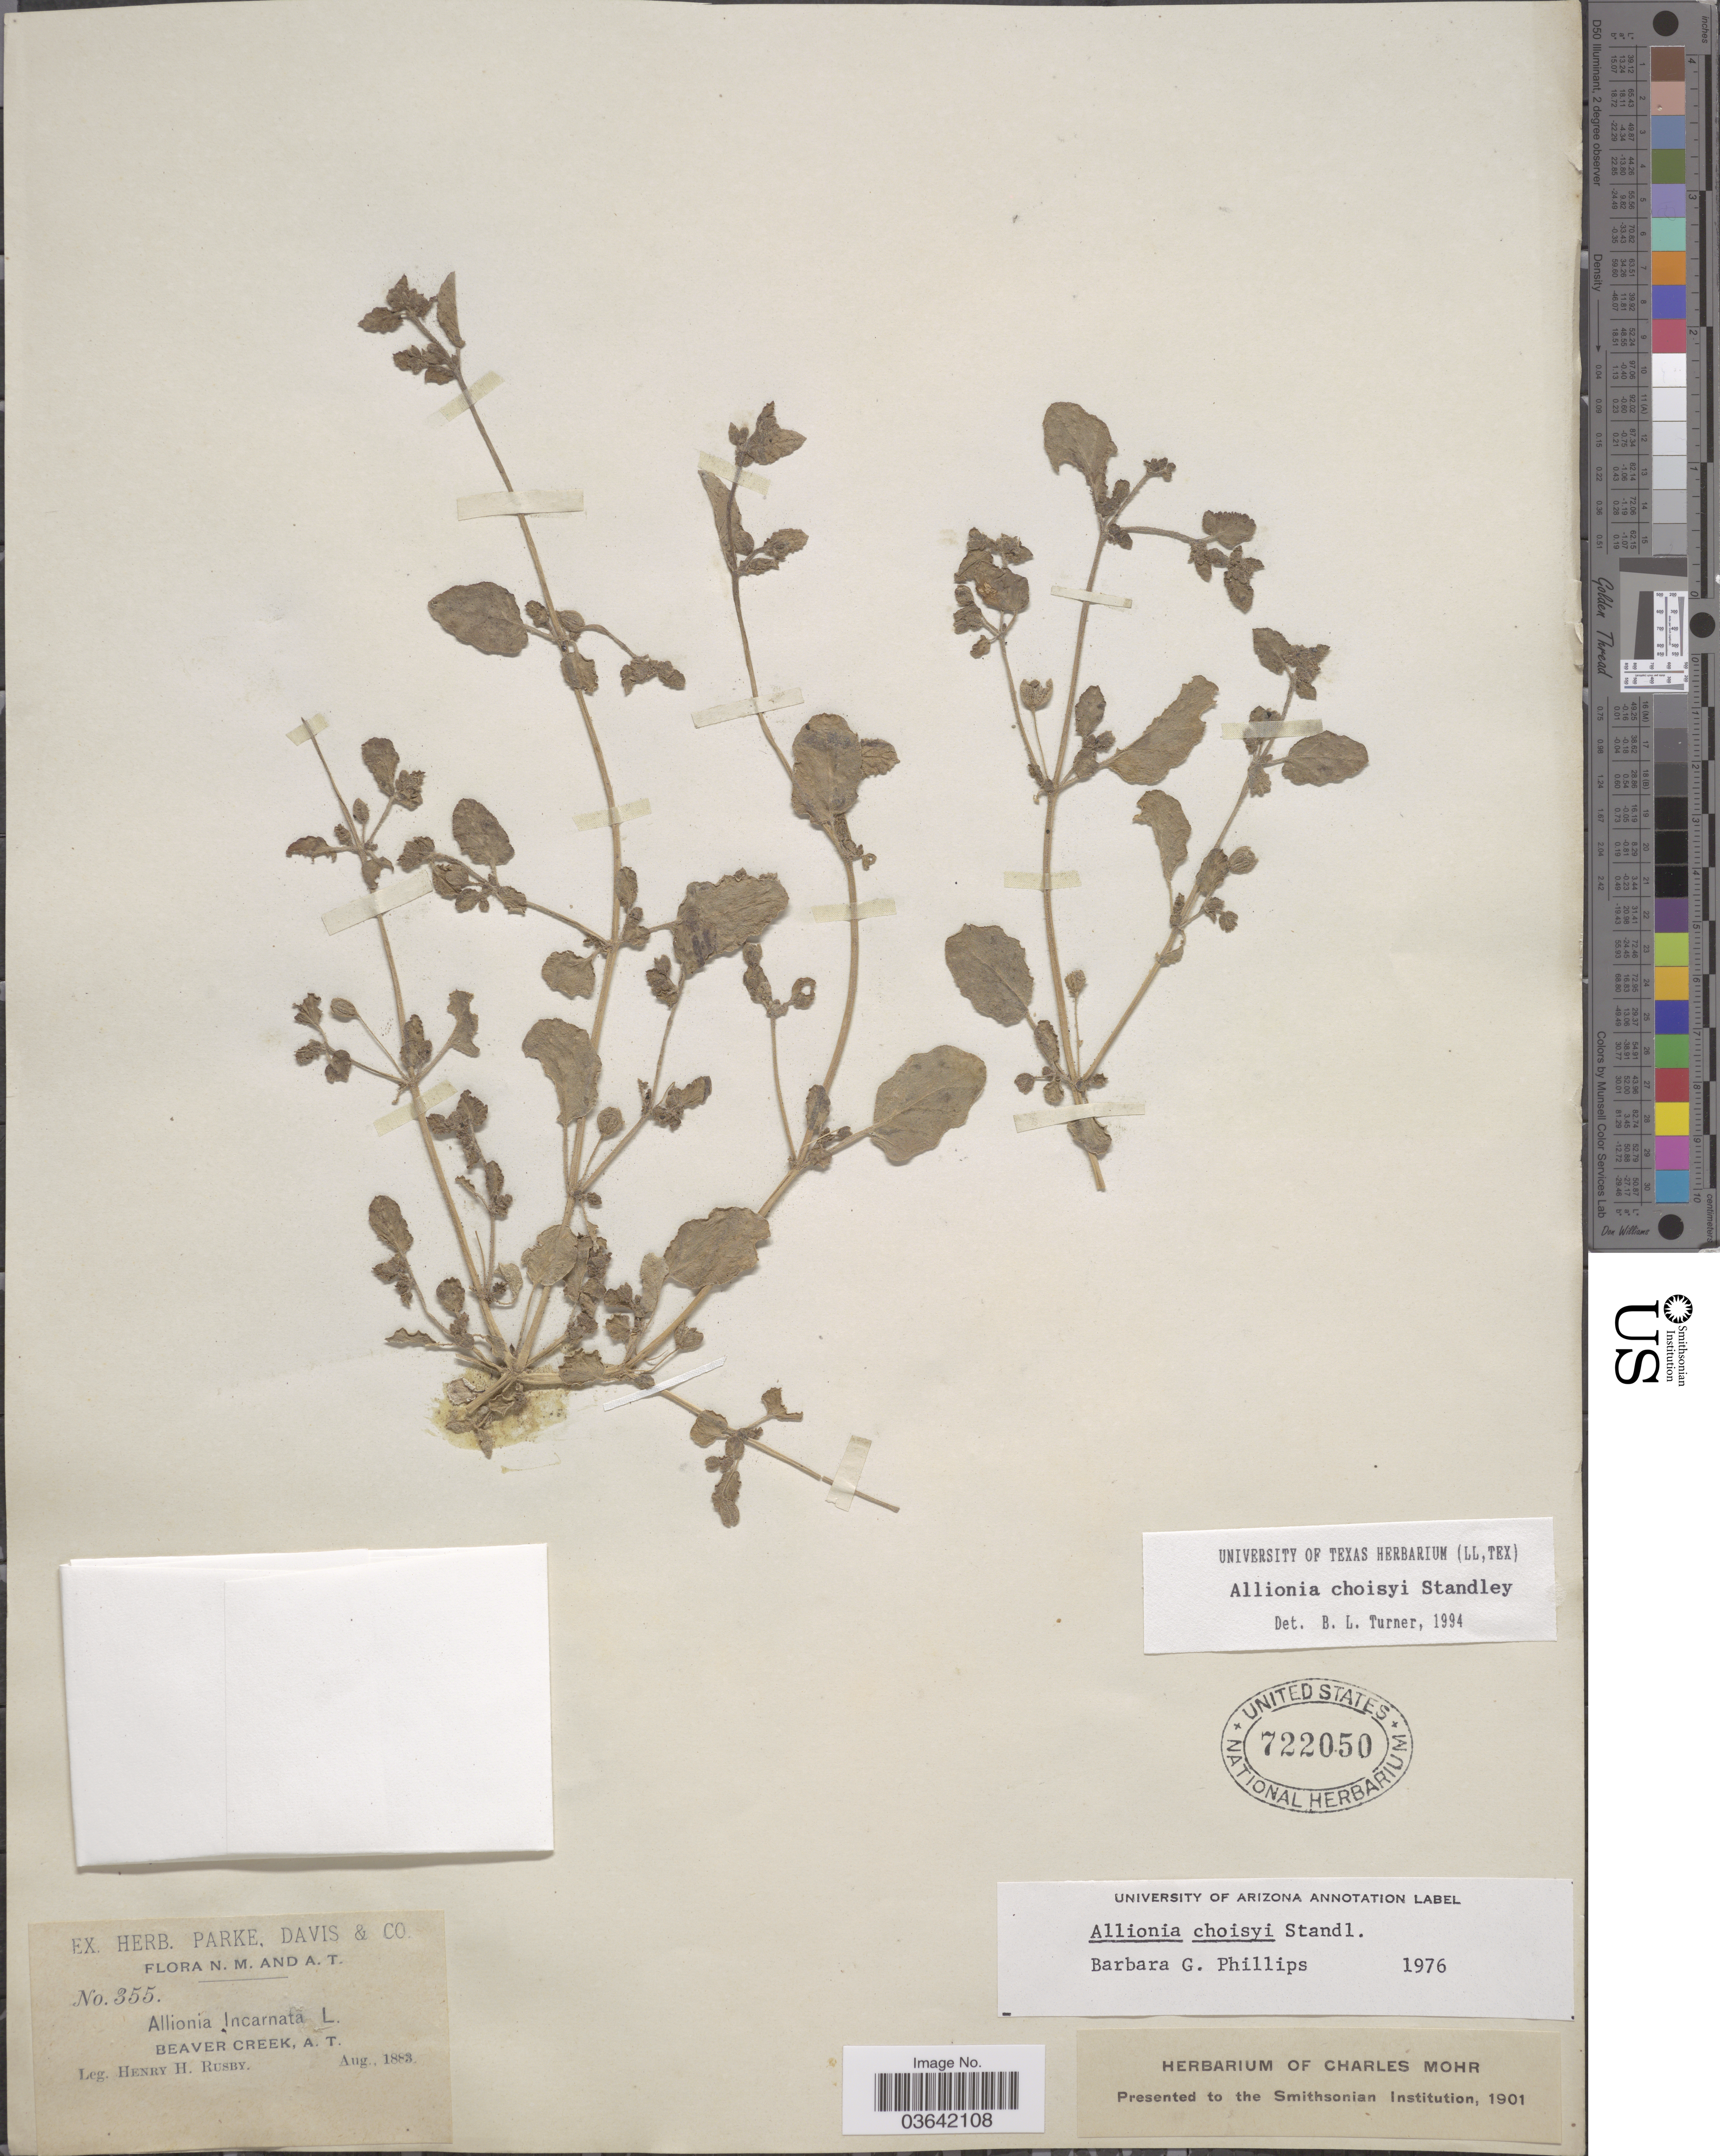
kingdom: Plantae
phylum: Tracheophyta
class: Magnoliopsida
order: Caryophyllales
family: Nyctaginaceae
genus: Allionia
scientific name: Allionia choisyi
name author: Standl.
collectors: H. H. Rusby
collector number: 355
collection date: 1883-08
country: United States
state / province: Arizona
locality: A.T. Beaver Creek, A.T.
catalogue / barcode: US 722050